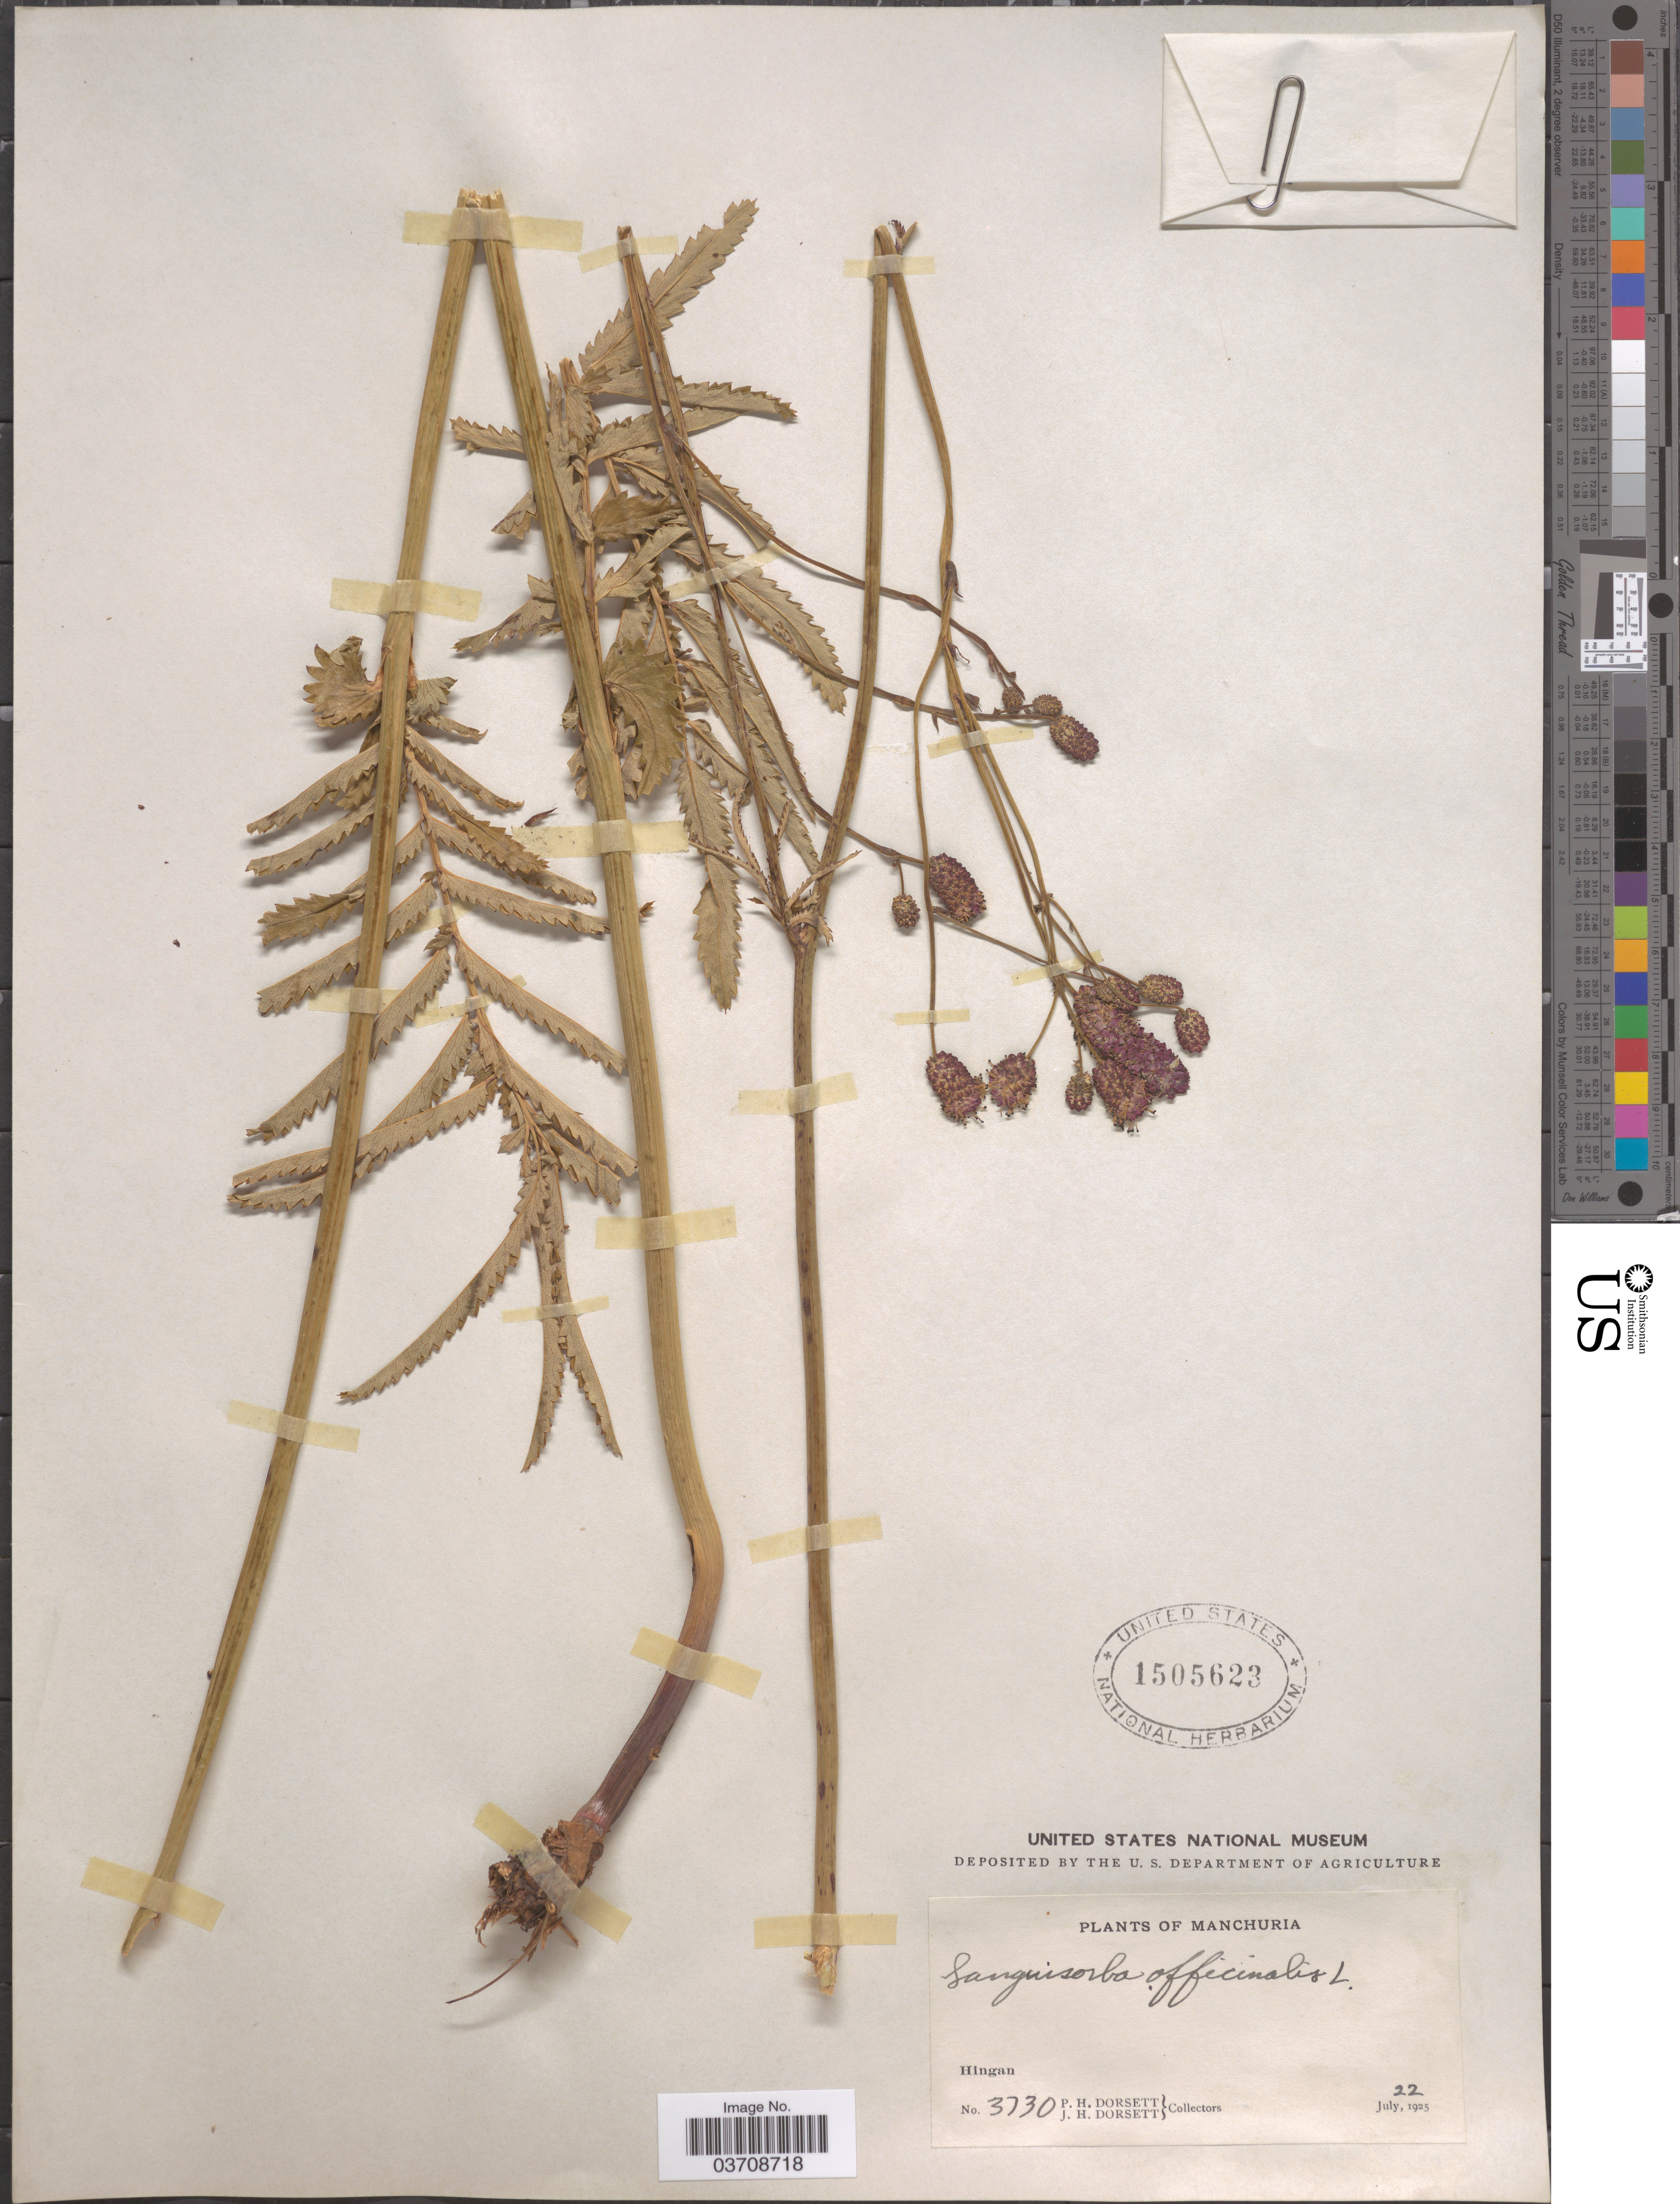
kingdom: Plantae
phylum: Tracheophyta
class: Magnoliopsida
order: Rosales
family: Rosaceae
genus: Sanguisorba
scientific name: Sanguisorba officinalis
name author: L.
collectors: P. H. Dorsett & J. Dorsett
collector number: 3730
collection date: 1925-07-22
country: China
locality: Manchuria. Hingan.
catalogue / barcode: US 1505623